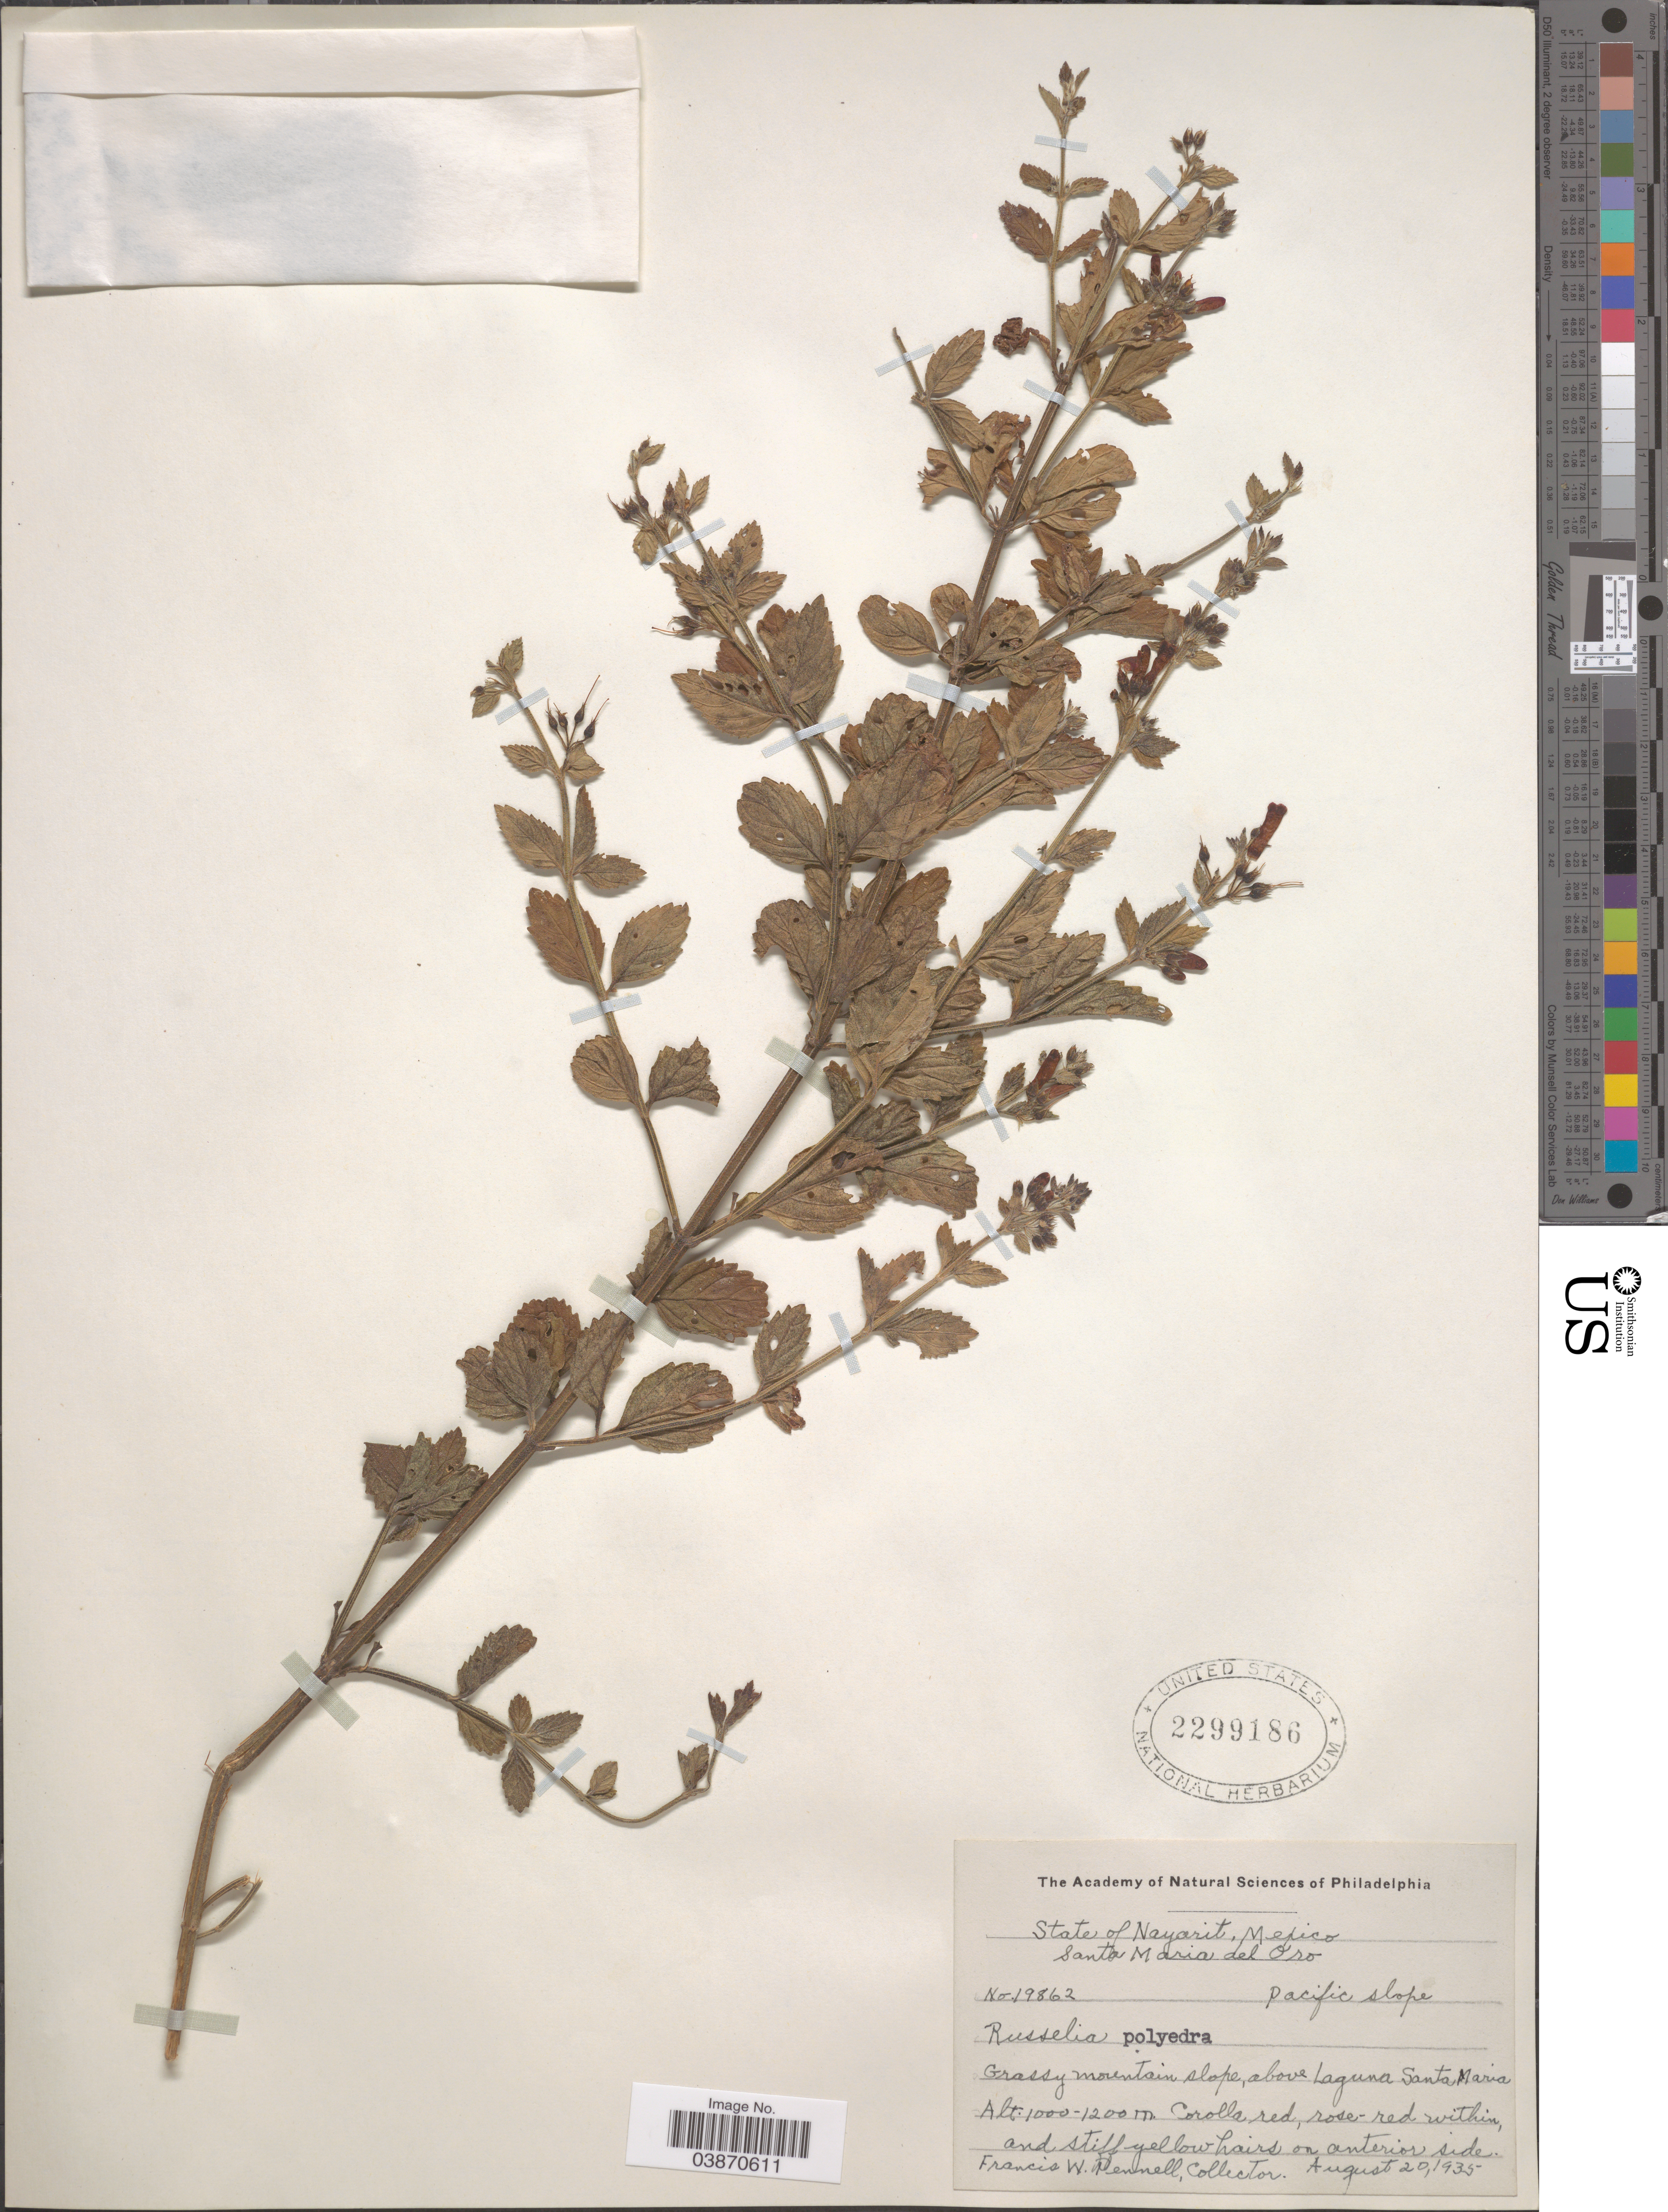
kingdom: Plantae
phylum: Tracheophyta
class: Magnoliopsida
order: Lamiales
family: Plantaginaceae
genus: Russelia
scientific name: Russelia polyedra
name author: Zucc.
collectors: F. W. Pennell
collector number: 19862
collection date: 1935-08-20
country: Mexico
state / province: Nayarit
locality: Santa Maria del Oro. Pacific slope. Grassy mountain slope, above Laguna Santa Maria.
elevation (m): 1000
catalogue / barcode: US 2299186